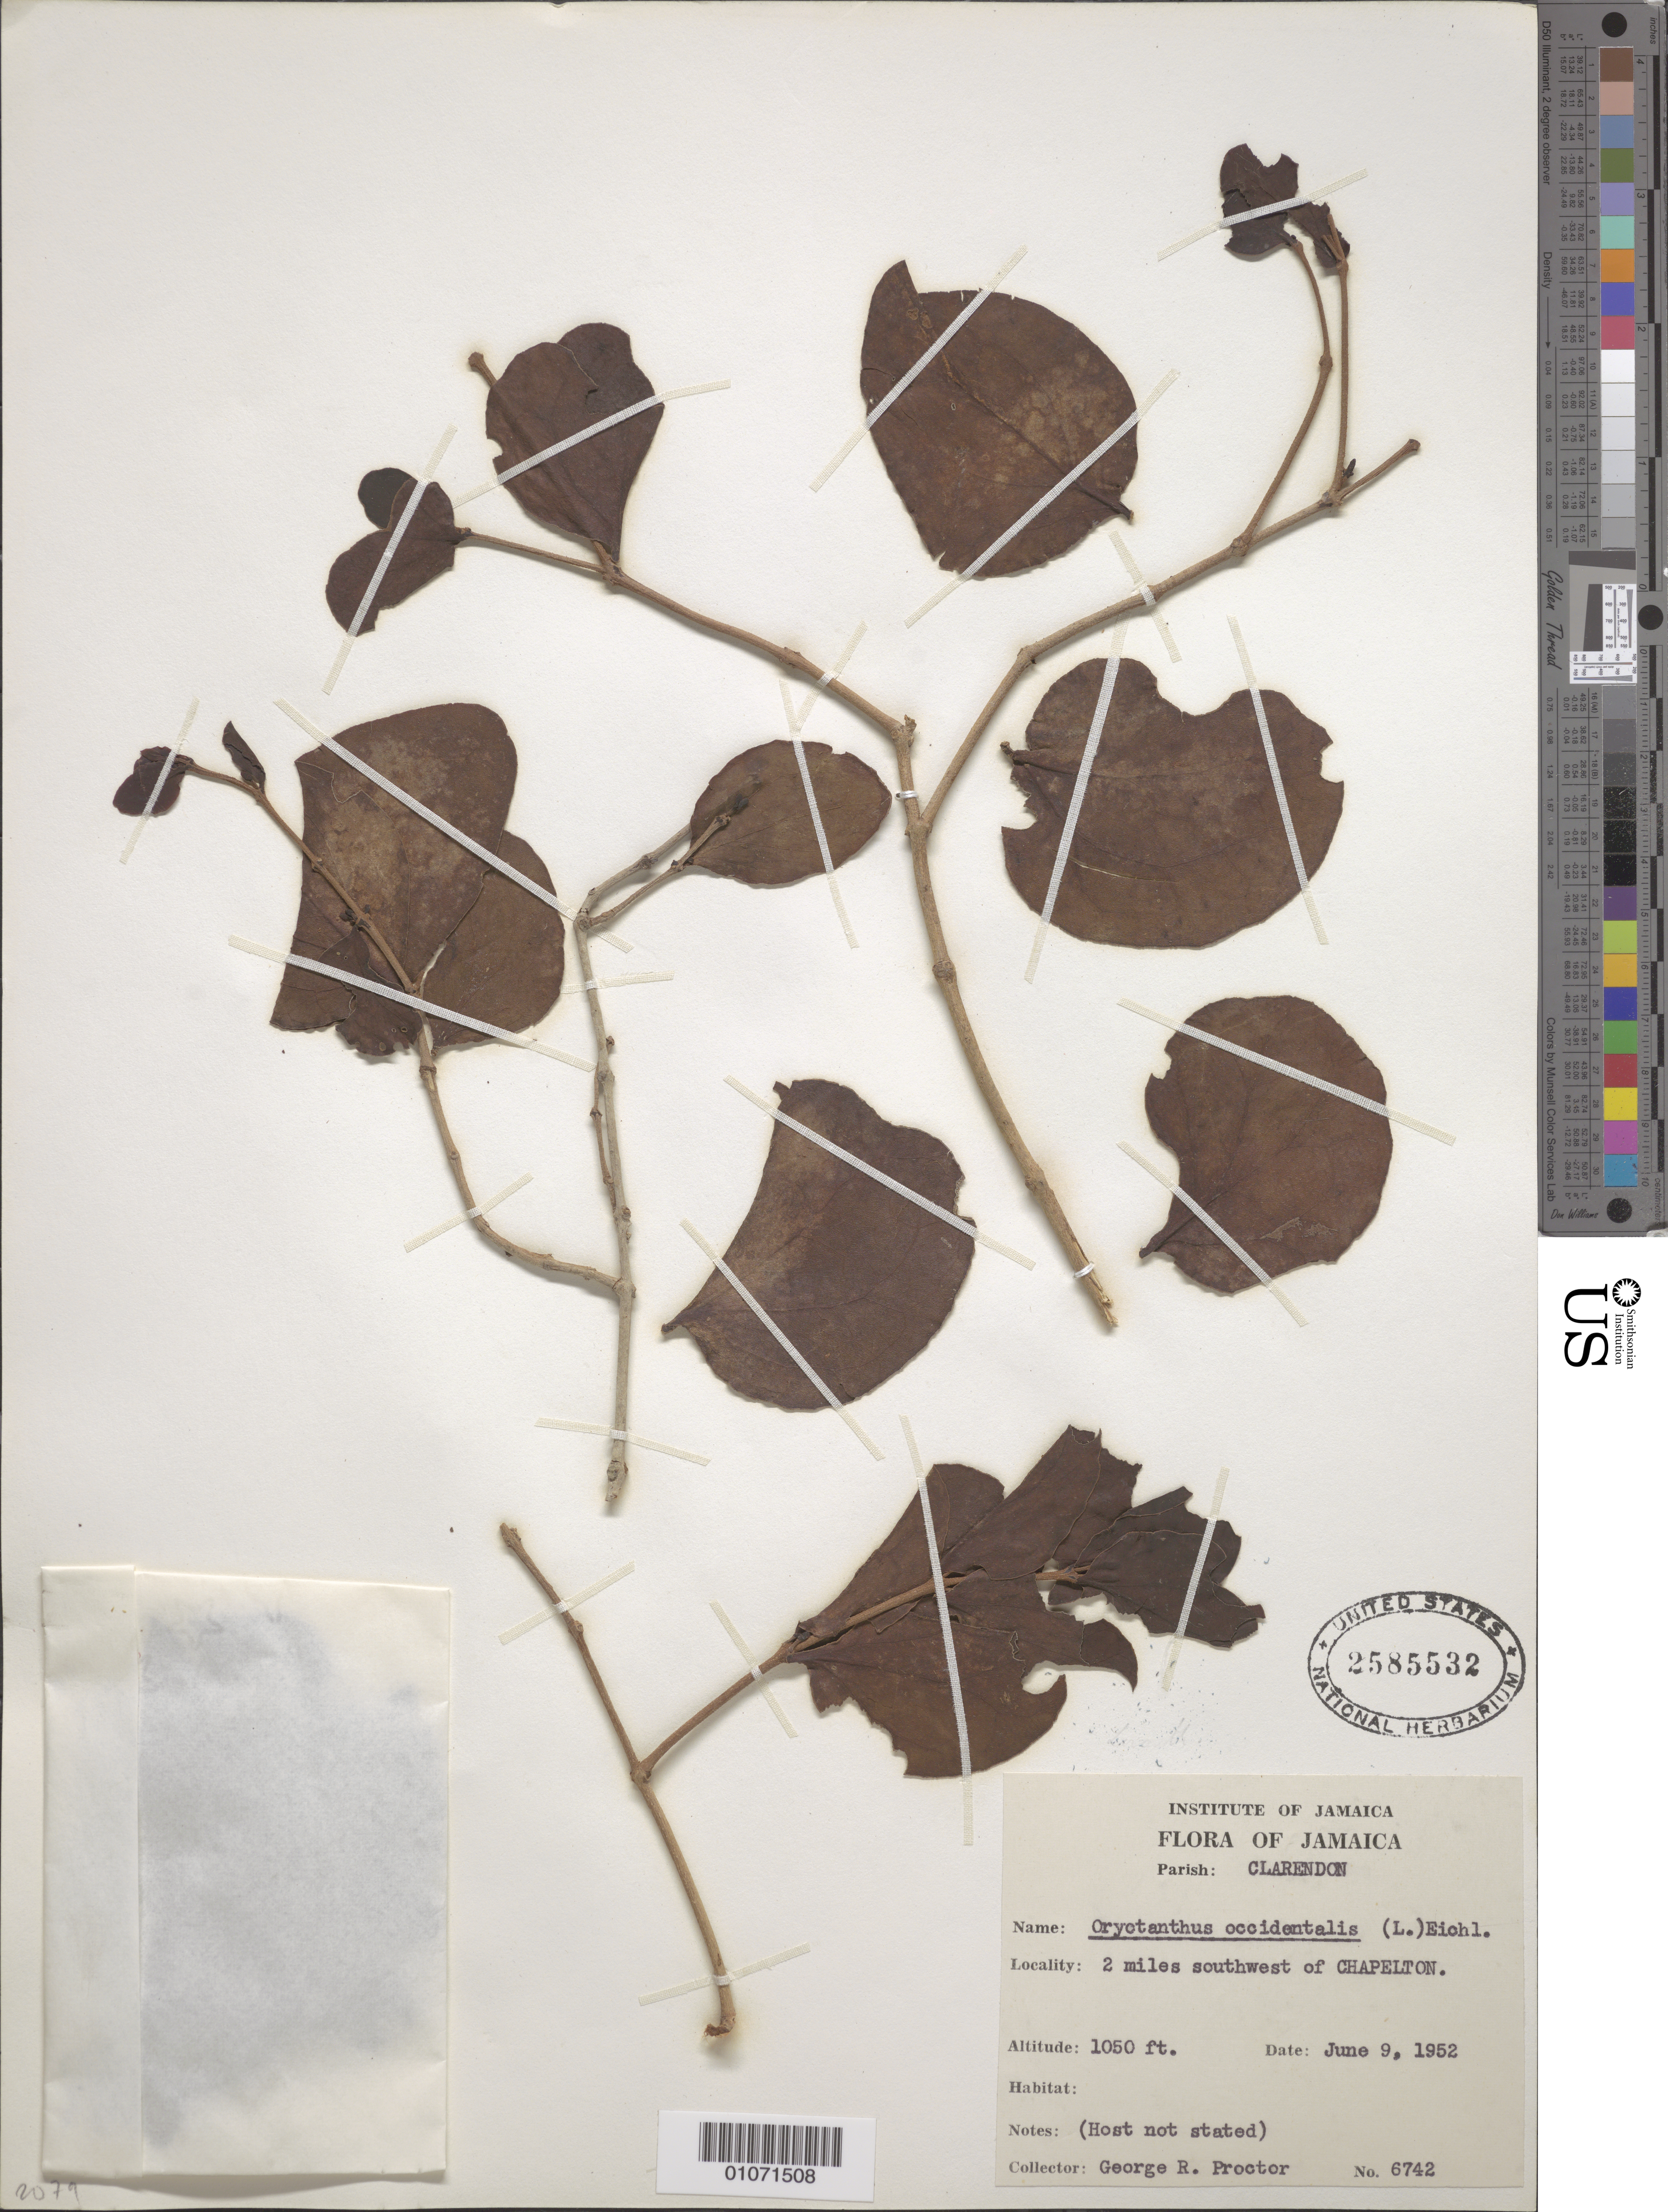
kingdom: Plantae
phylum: Tracheophyta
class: Magnoliopsida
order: Santalales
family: Loranthaceae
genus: Oryctanthus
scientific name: Oryctanthus occidentalis subsp. occidentalis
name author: (L.) Eichler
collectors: G. R. Proctor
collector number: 6742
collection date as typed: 09 Jun 1952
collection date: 1952-06-09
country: Jamaica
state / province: Clarendon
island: Jamaica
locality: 2 miless southwest of Chapelton.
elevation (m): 320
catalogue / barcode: US 2585532